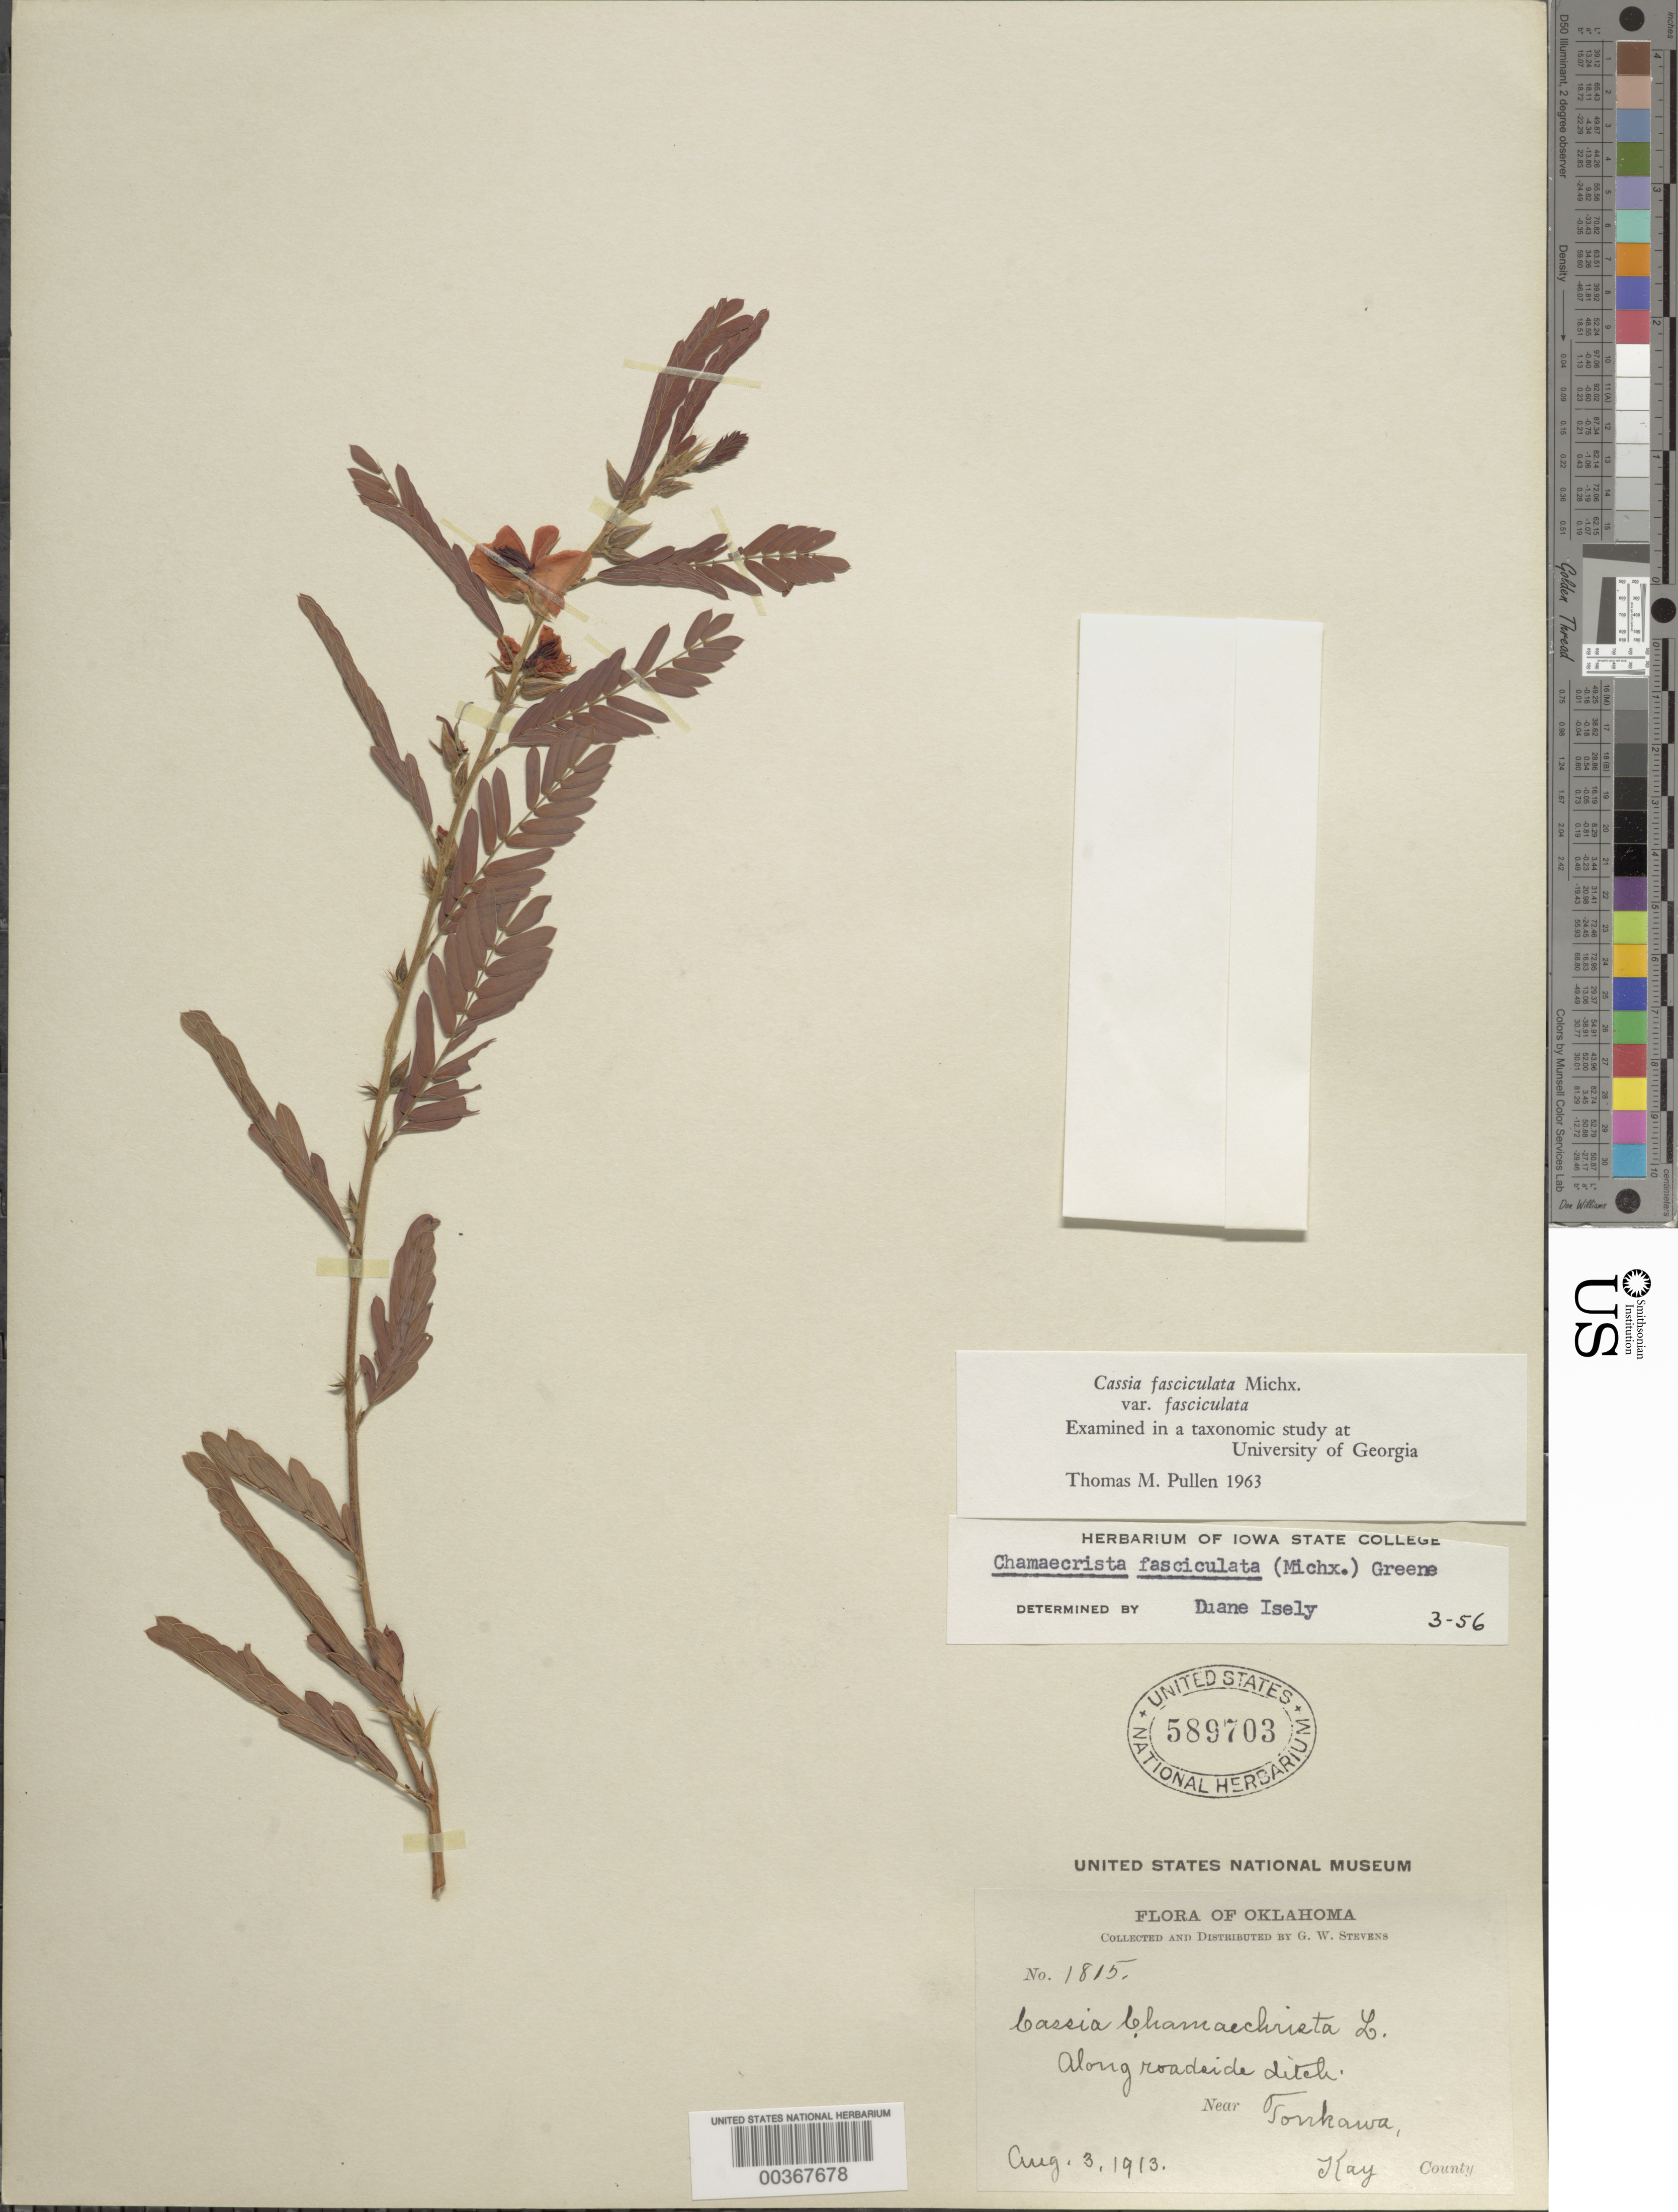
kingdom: Plantae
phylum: Tracheophyta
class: Magnoliopsida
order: Fabales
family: Fabaceae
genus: Chamaecrista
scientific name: Chamaecrista fasciculata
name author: (Michx.) Greene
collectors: G. W. Stevens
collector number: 1815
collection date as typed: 03 Aug 1913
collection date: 1913-08-03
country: United States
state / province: Oklahoma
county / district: Kay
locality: Tonkawa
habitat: Along roadside ditch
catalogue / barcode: US 589703